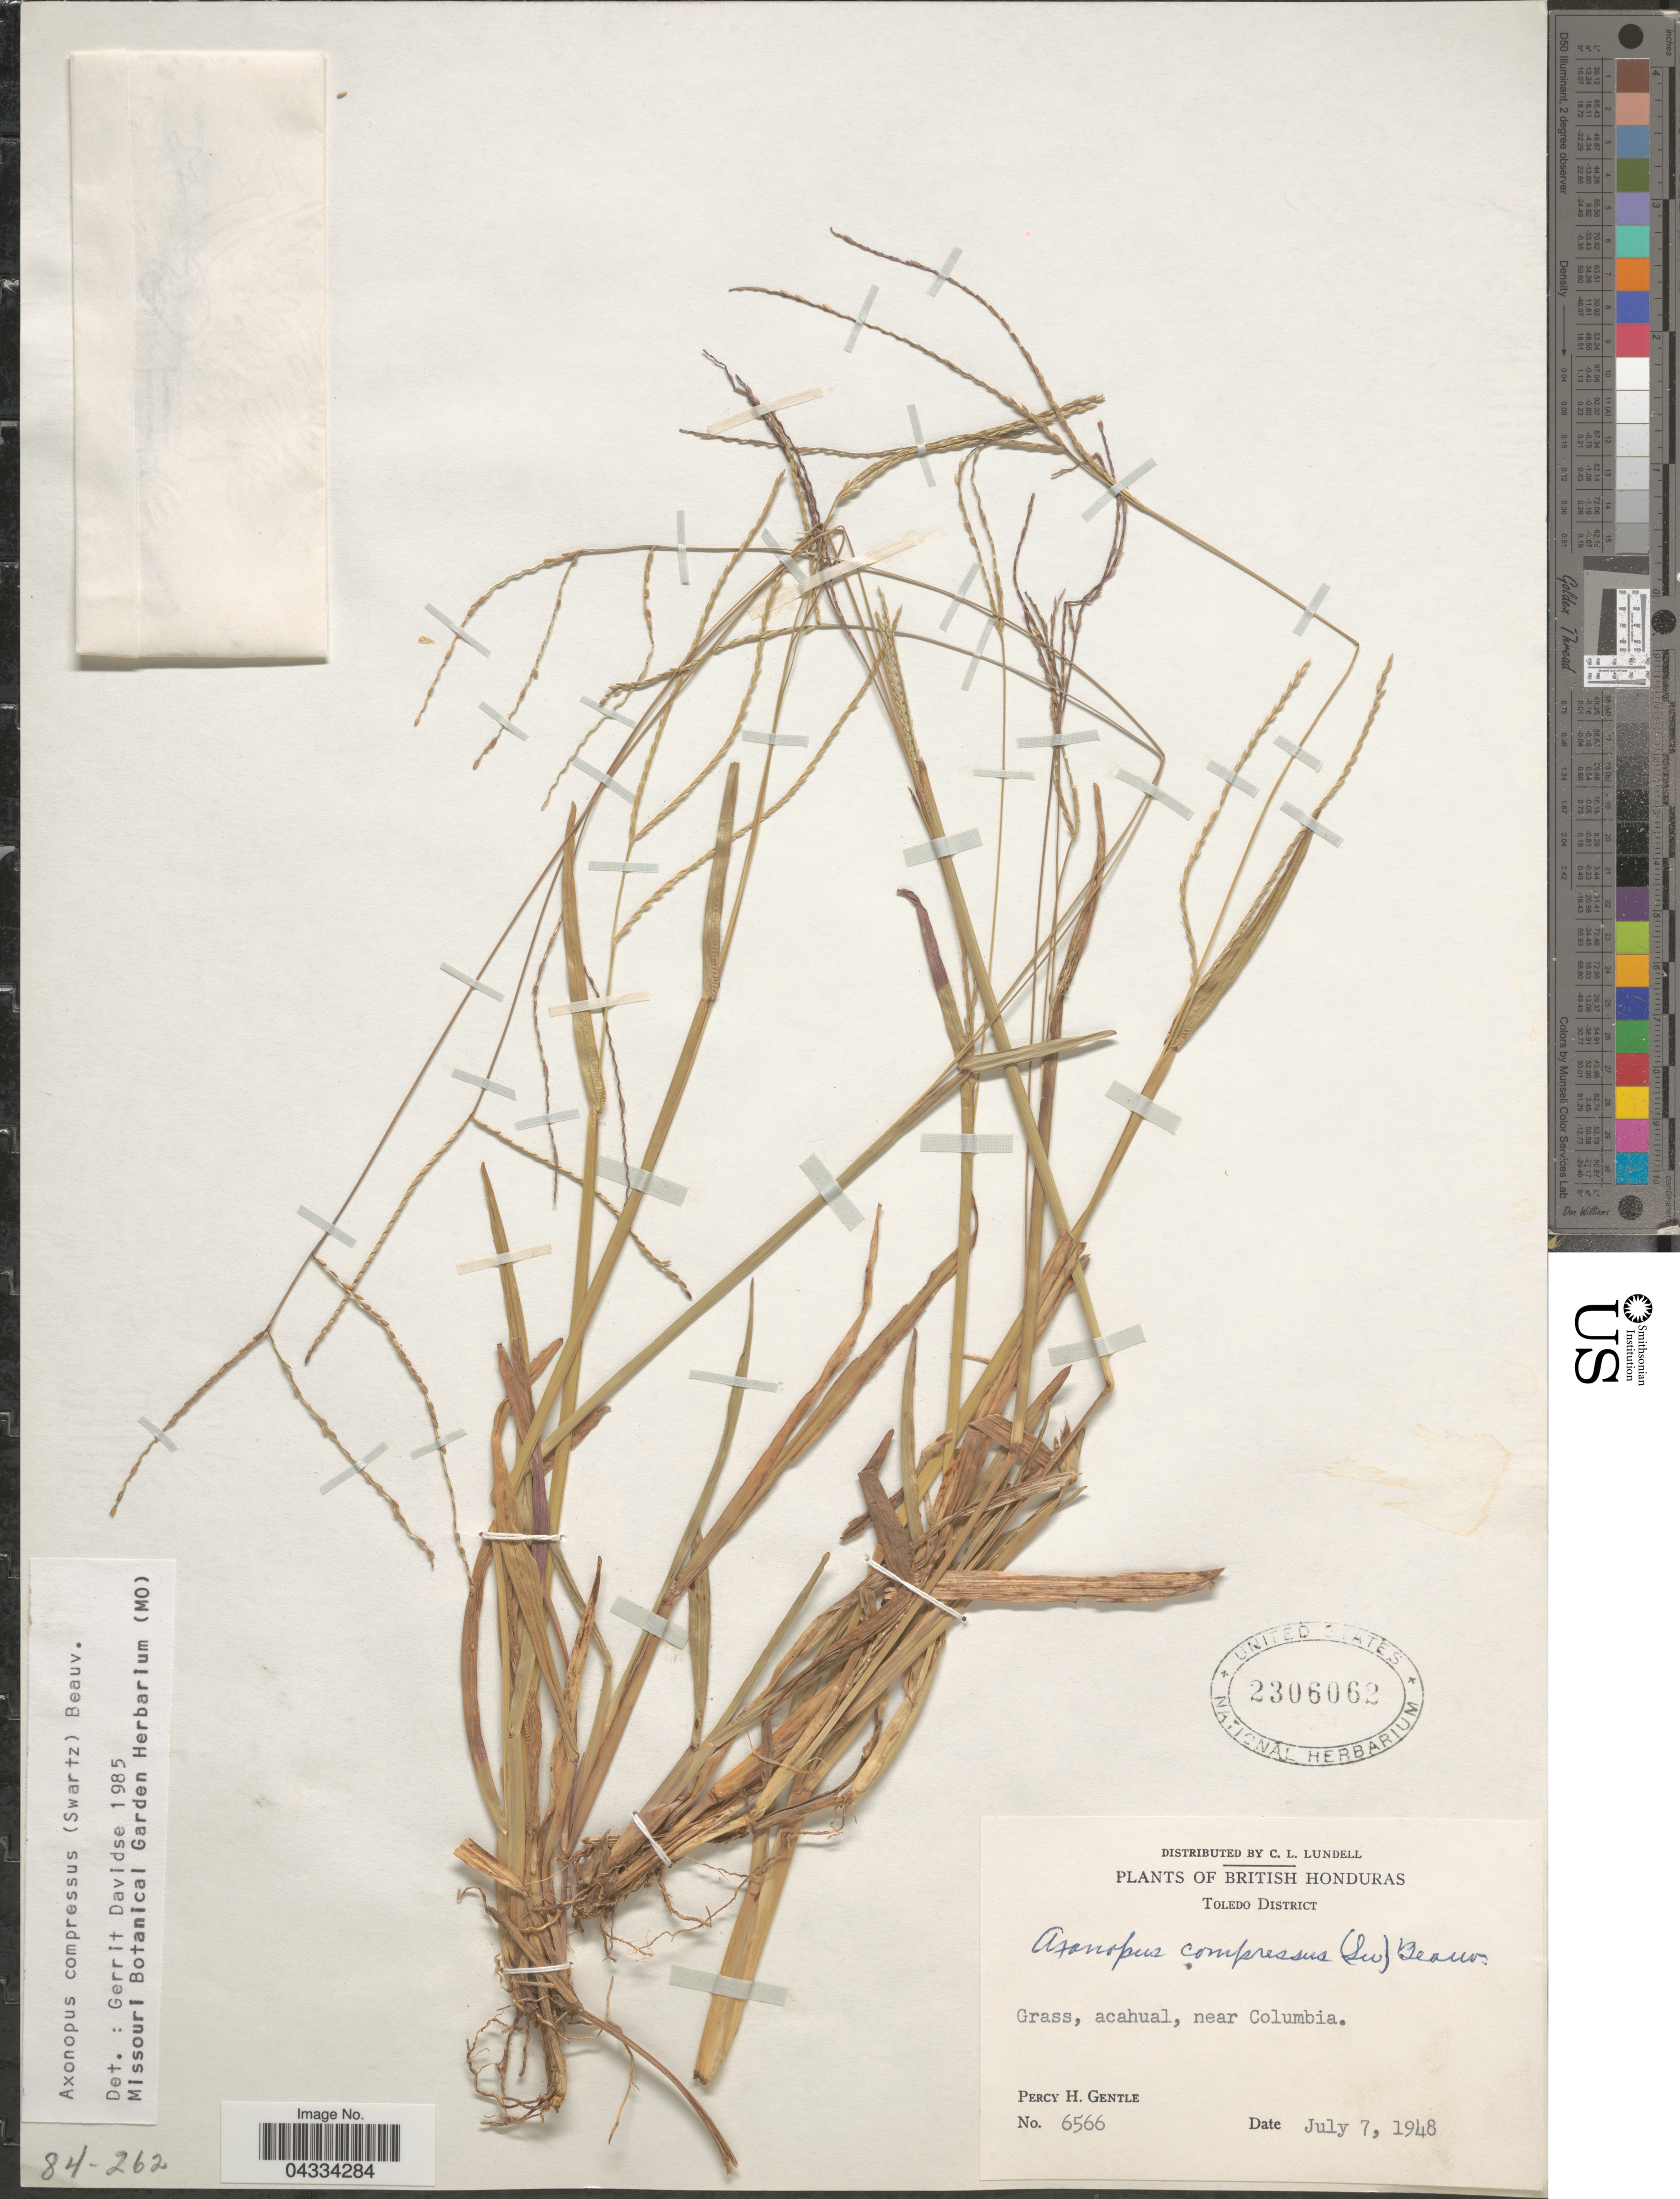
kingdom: Plantae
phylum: Tracheophyta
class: Liliopsida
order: Poales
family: Poaceae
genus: Axonopus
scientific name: Axonopus compressus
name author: (Sw.) P. Beauv.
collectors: P. H. Gentle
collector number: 6566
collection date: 1948-07-07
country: Belize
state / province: Toledo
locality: British Honduras. Toledo District. Grass, acahual, near Columbia.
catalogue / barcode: US 2306062